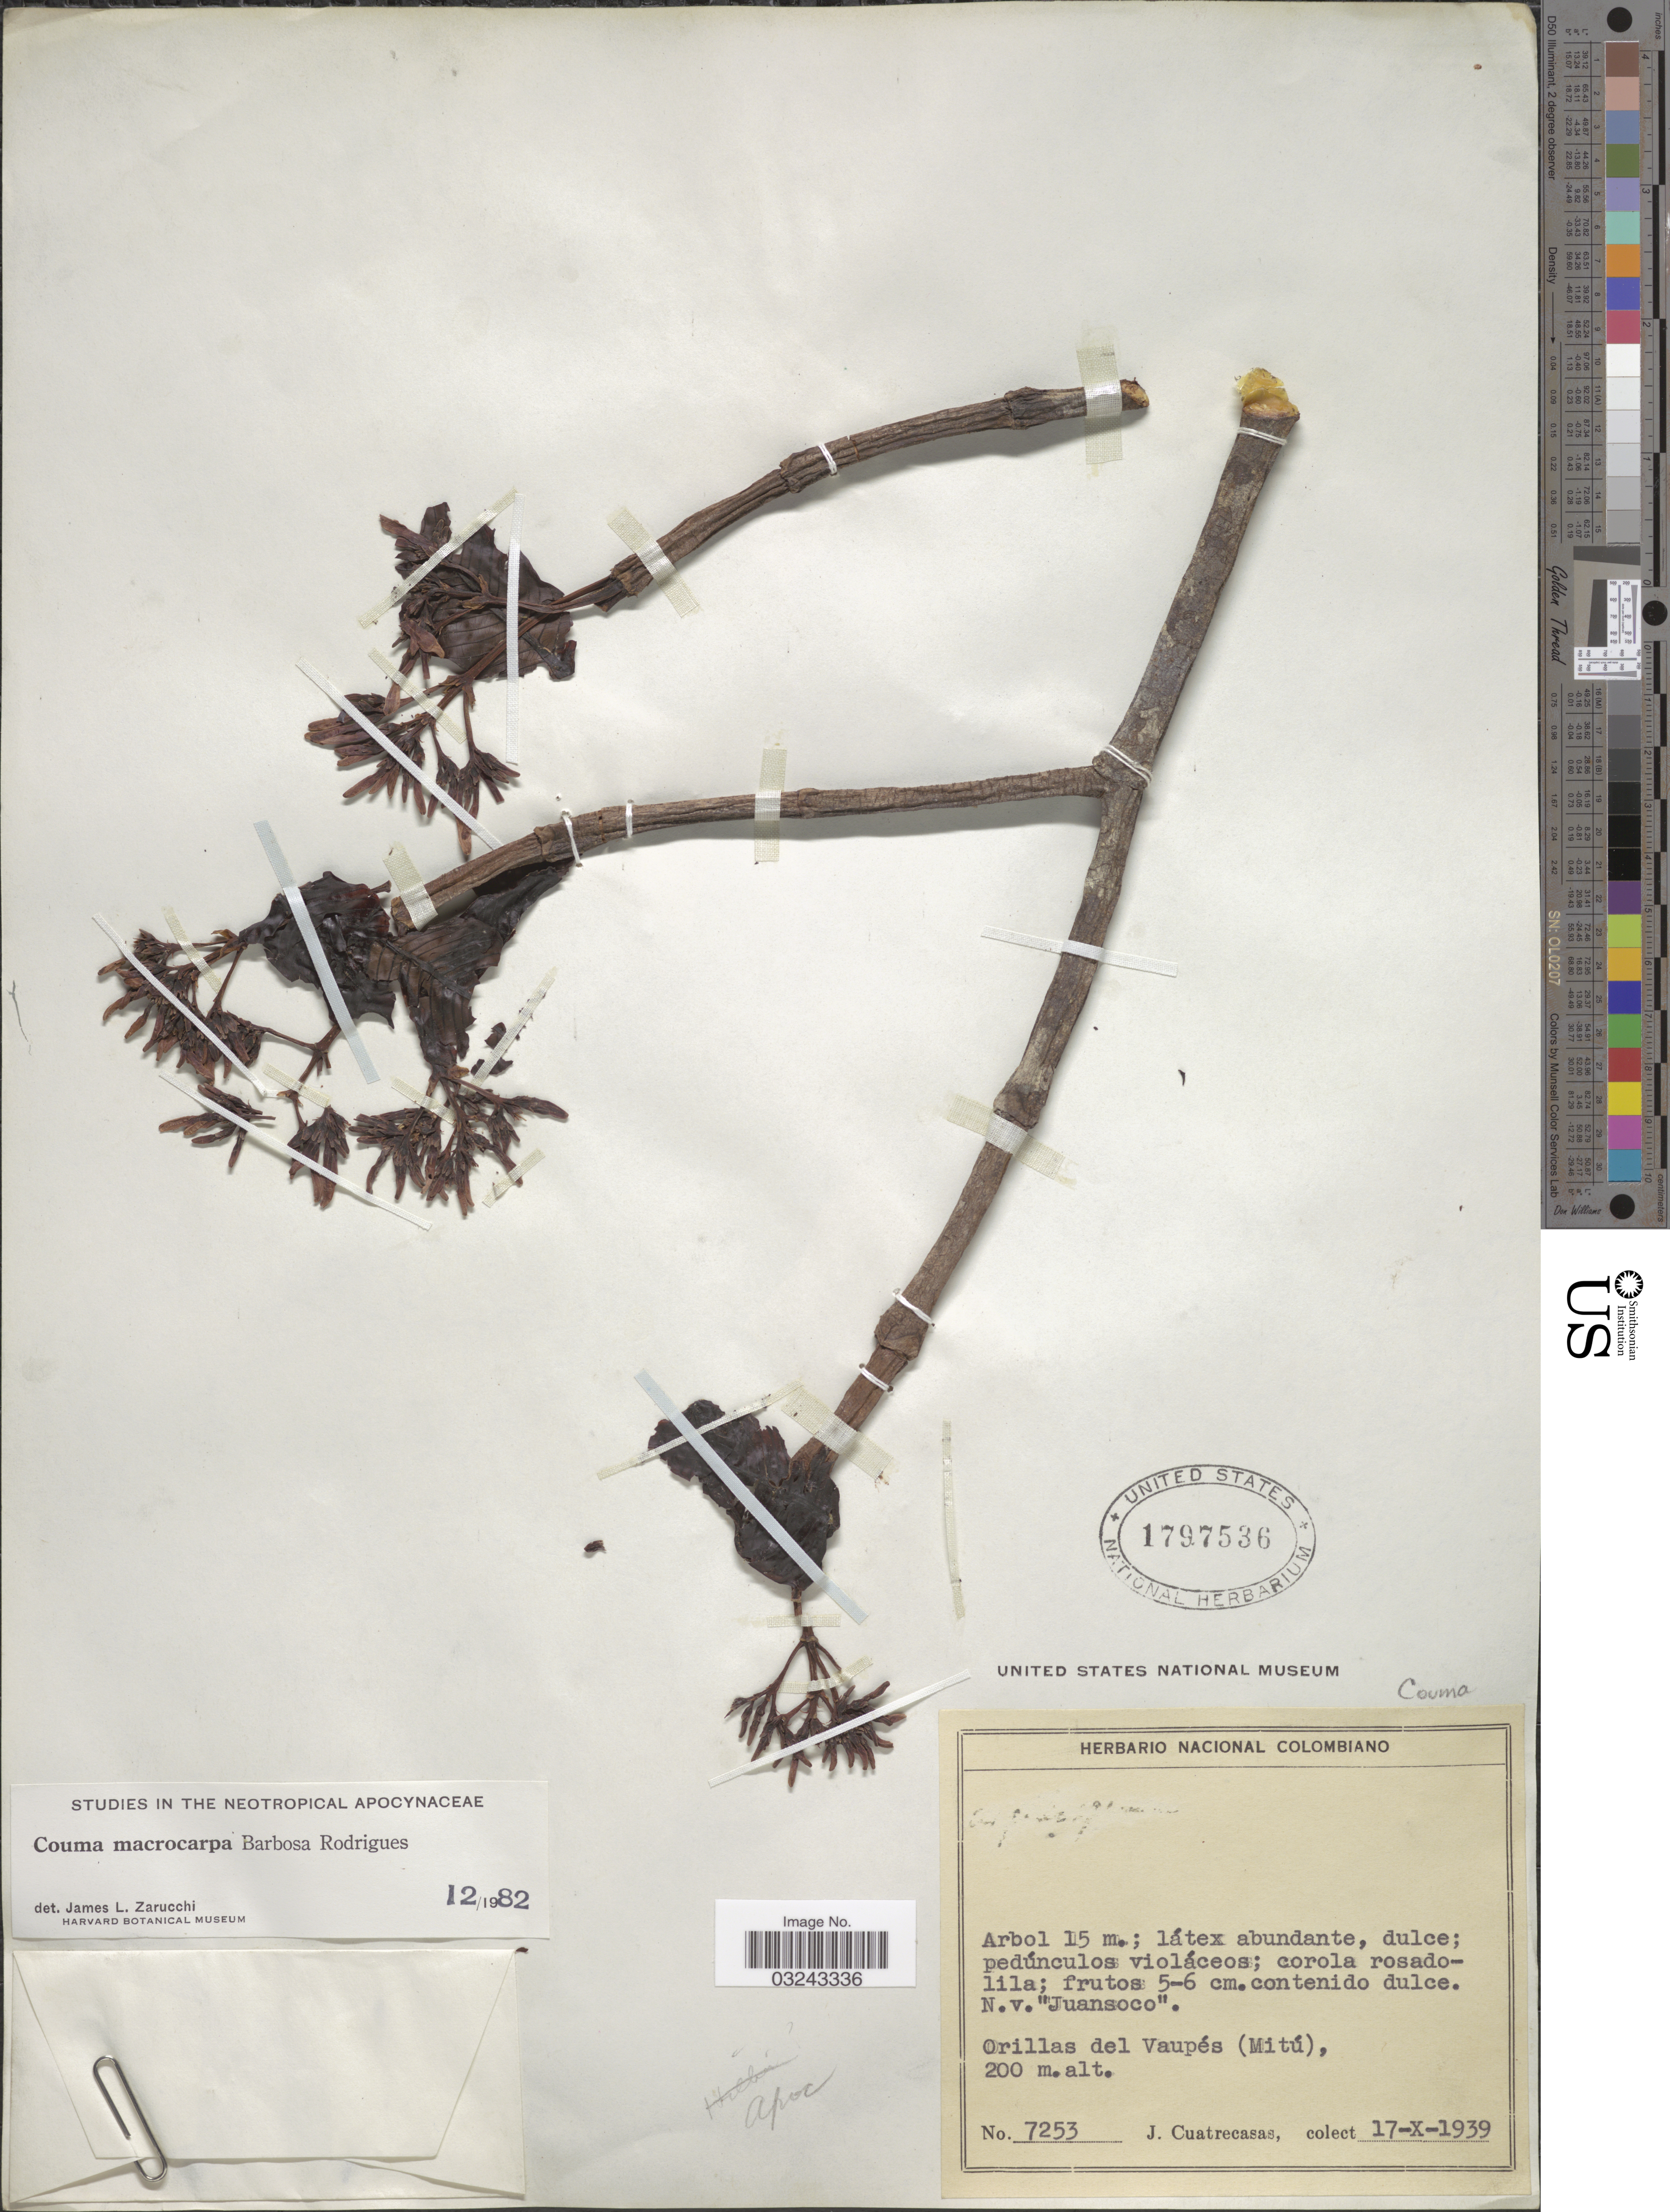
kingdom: Plantae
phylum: Tracheophyta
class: Magnoliopsida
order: Gentianales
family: Apocynaceae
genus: Couma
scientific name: Couma macrocarpa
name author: Barb. Rodr.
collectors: J. Cuatrecasas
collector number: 7253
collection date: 1939-10-17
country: Colombia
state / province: Vaupés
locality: Orillas del Vaupés (Mitú).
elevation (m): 200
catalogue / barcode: US 1797536